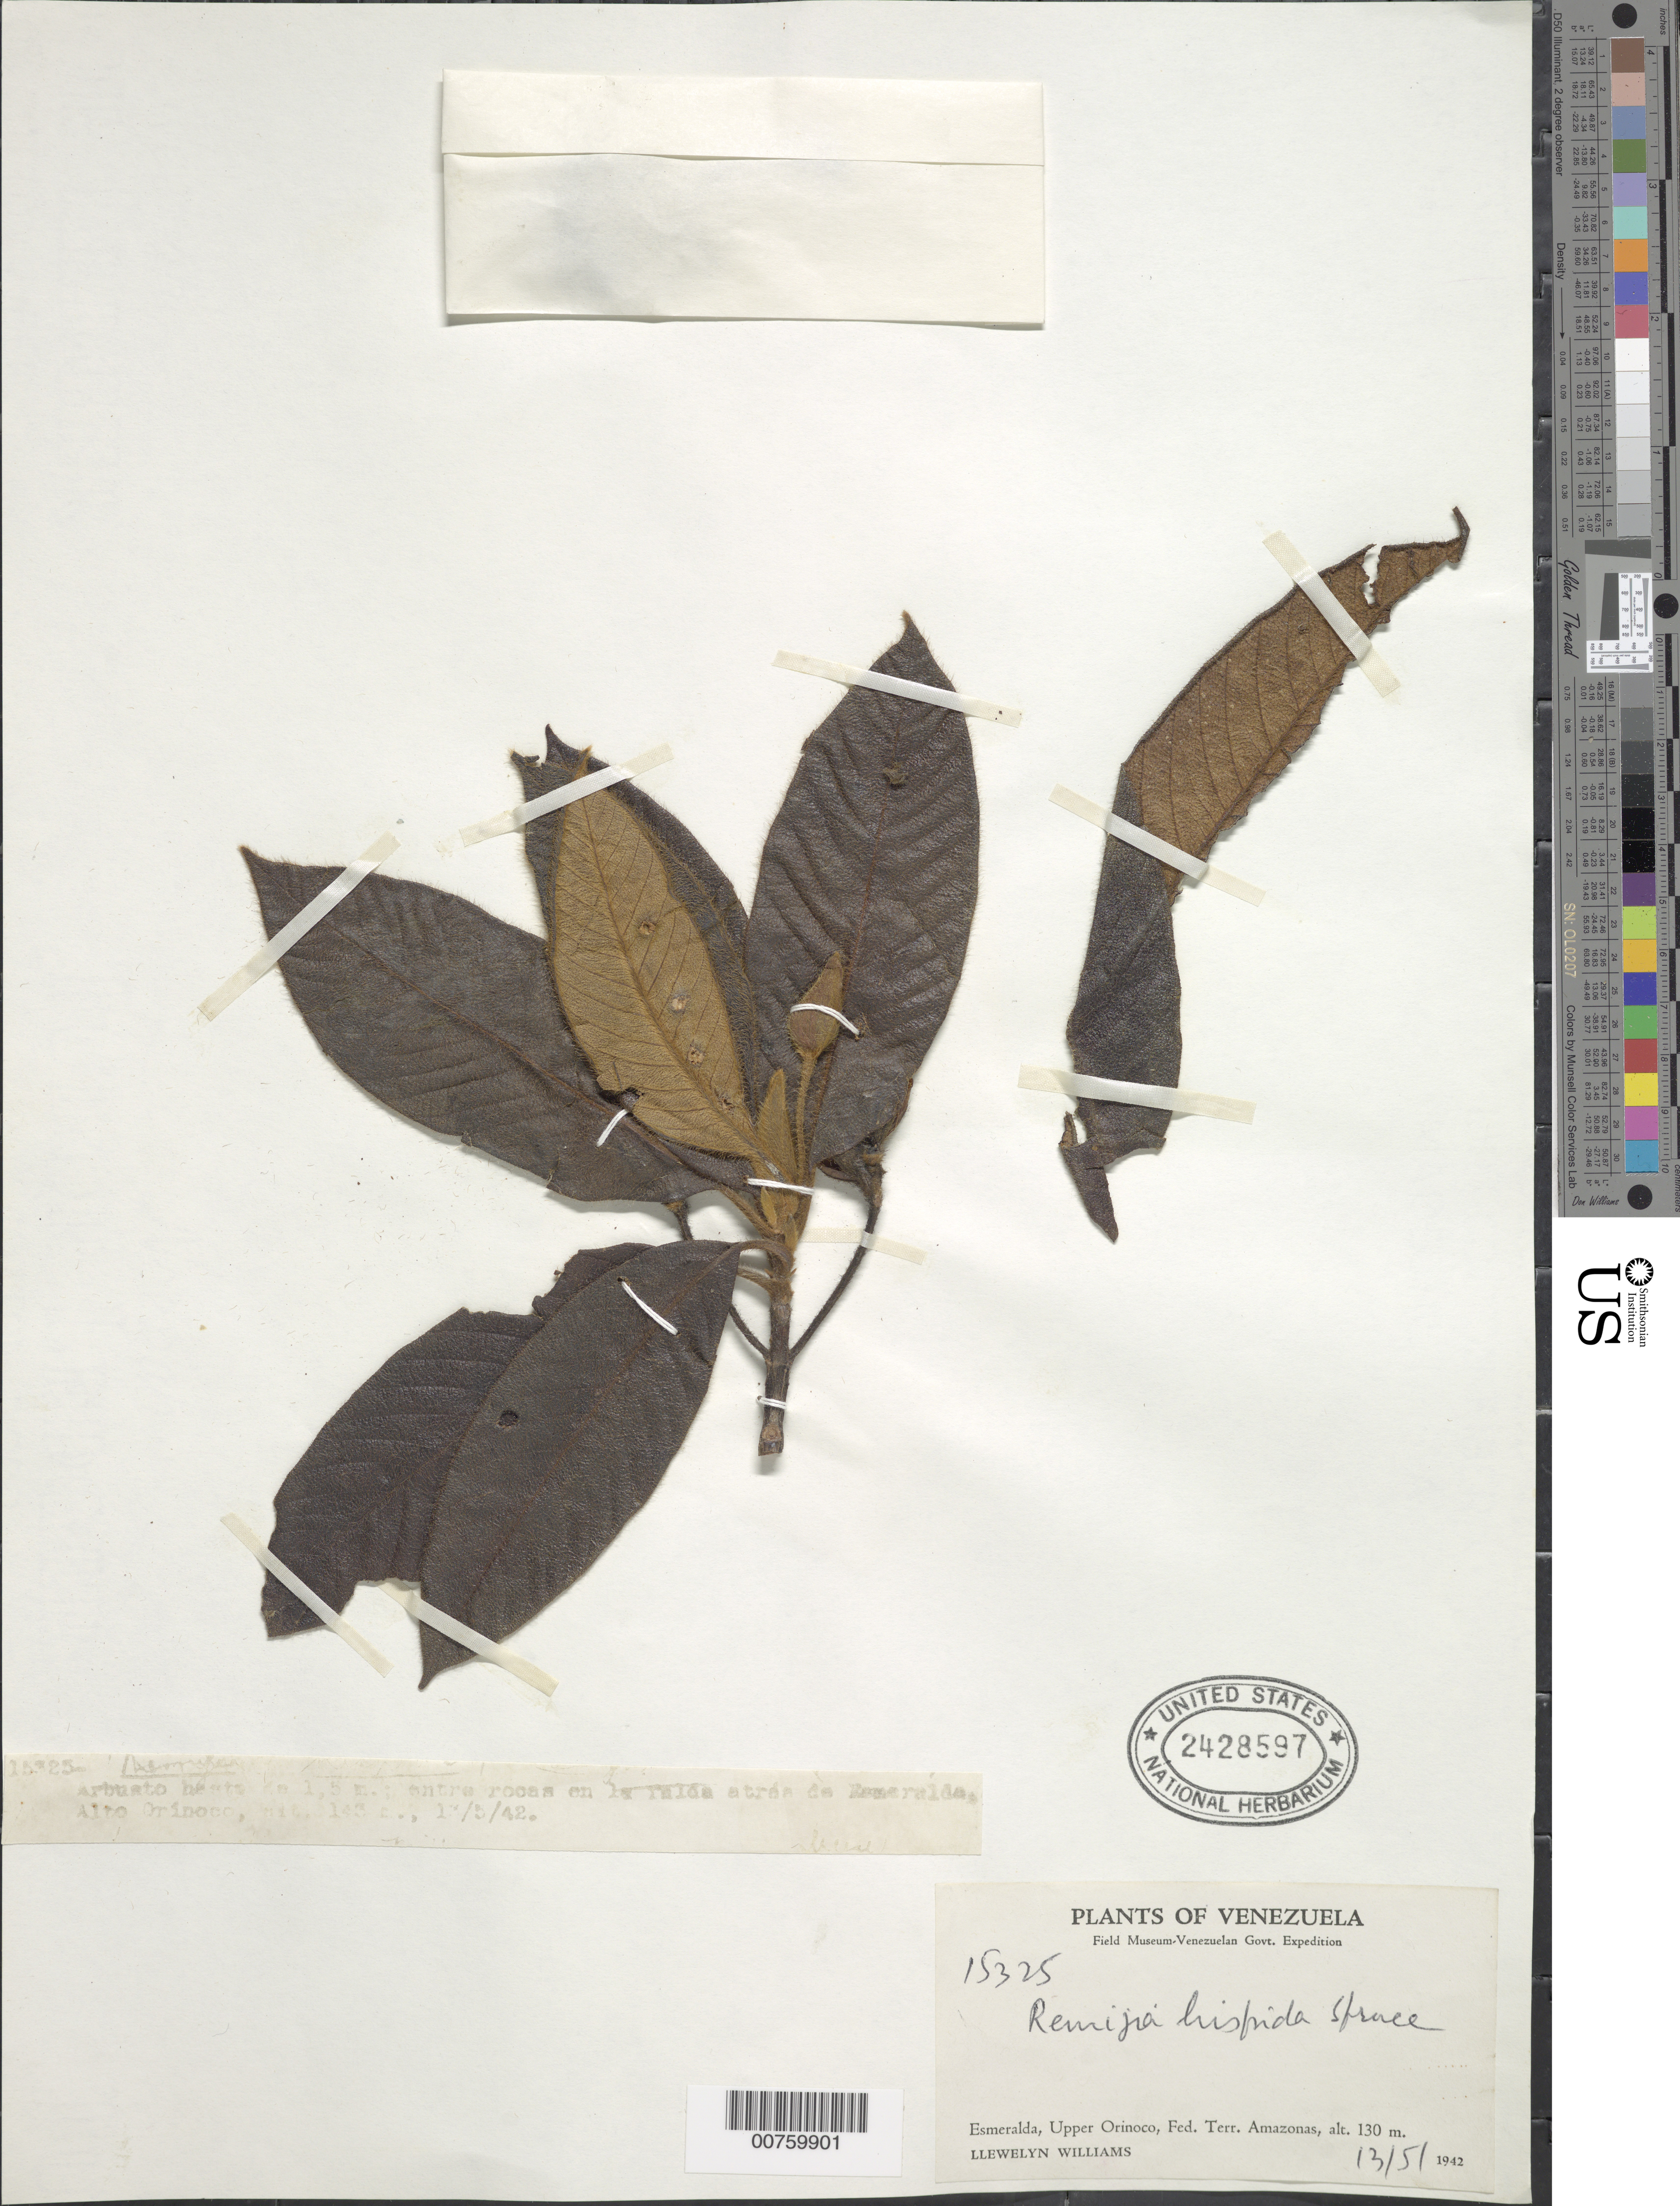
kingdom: Plantae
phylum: Tracheophyta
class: Magnoliopsida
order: Gentianales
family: Rubiaceae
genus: Remijia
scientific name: Remijia hispida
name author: Spruce ex K. Schum.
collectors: Ll. Williams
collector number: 15325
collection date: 1942-05-13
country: Venezuela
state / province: Amazonas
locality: Esmeralda, Upper Orinoco, Fed. Terr. Amazonas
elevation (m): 130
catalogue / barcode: US 2428597